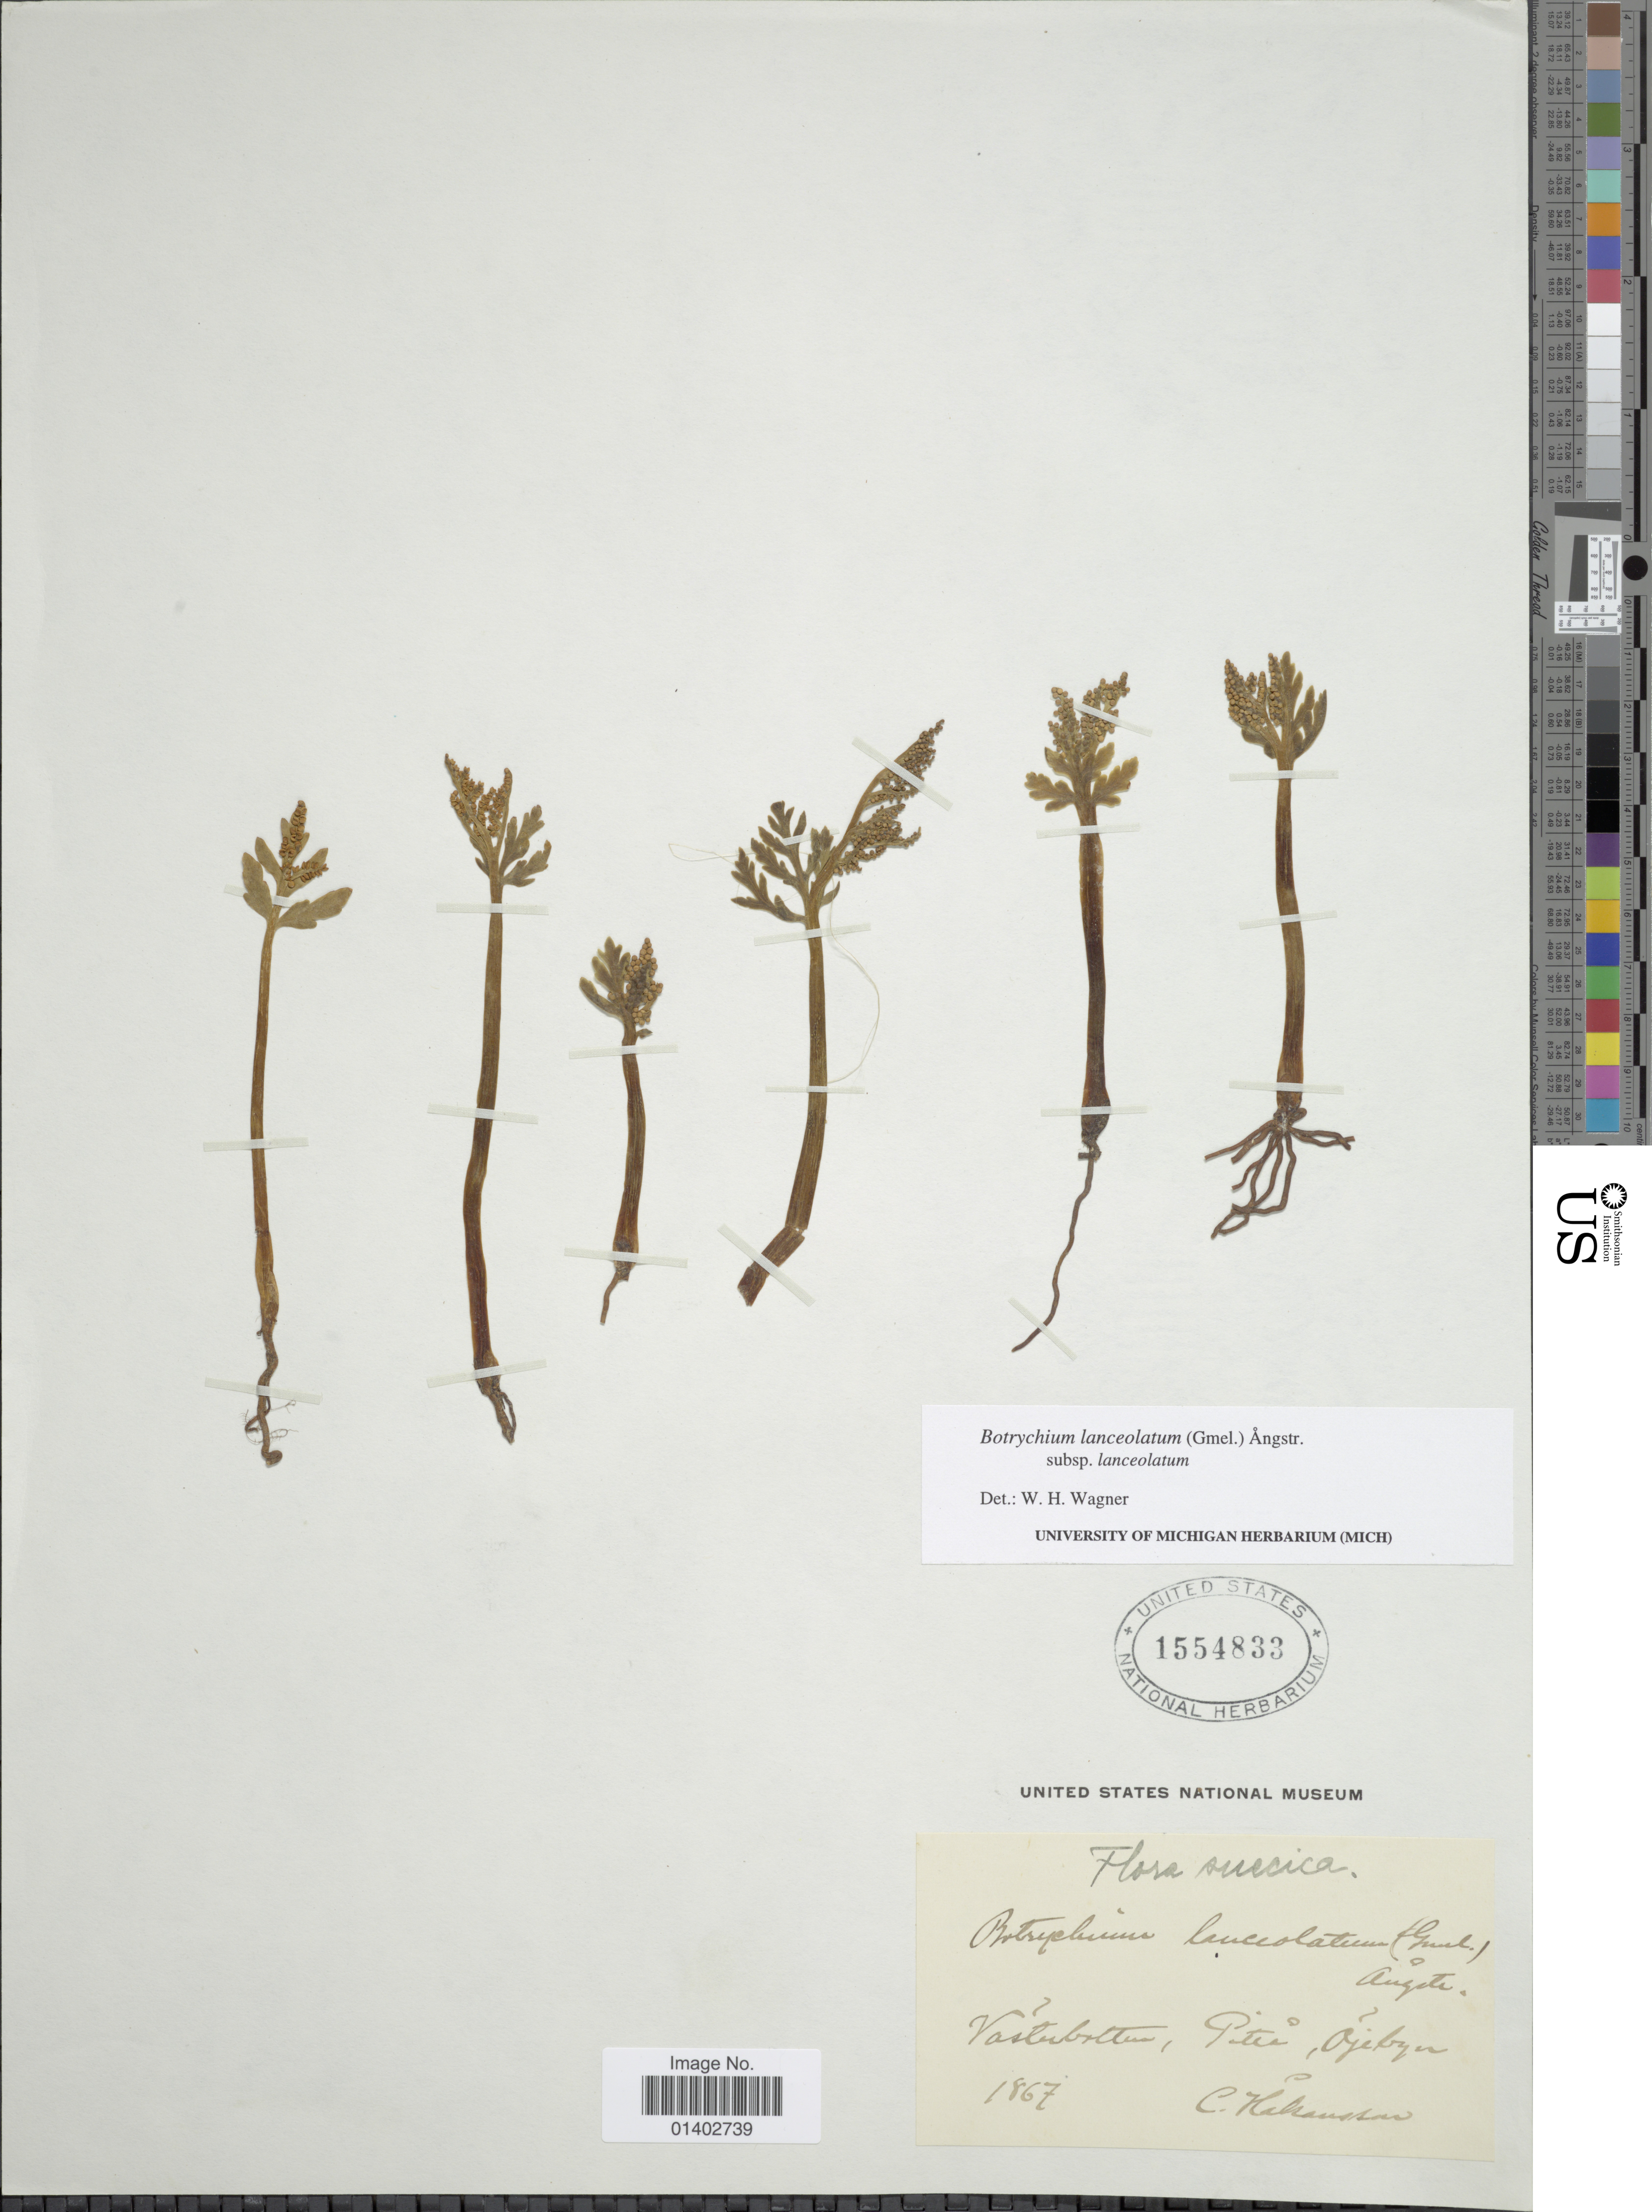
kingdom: Plantae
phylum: Tracheophyta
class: Polypodiopsida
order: Ophioglossales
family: Ophioglossaceae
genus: Botrychium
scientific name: Botrychium lanceolatum subsp. lanceolatum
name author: (S.G. Gmel.) Ångstr.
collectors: C. Håkansson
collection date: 1867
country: Sweden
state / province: Norrbotten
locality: Piteå, Öjebyn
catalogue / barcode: US 1554833